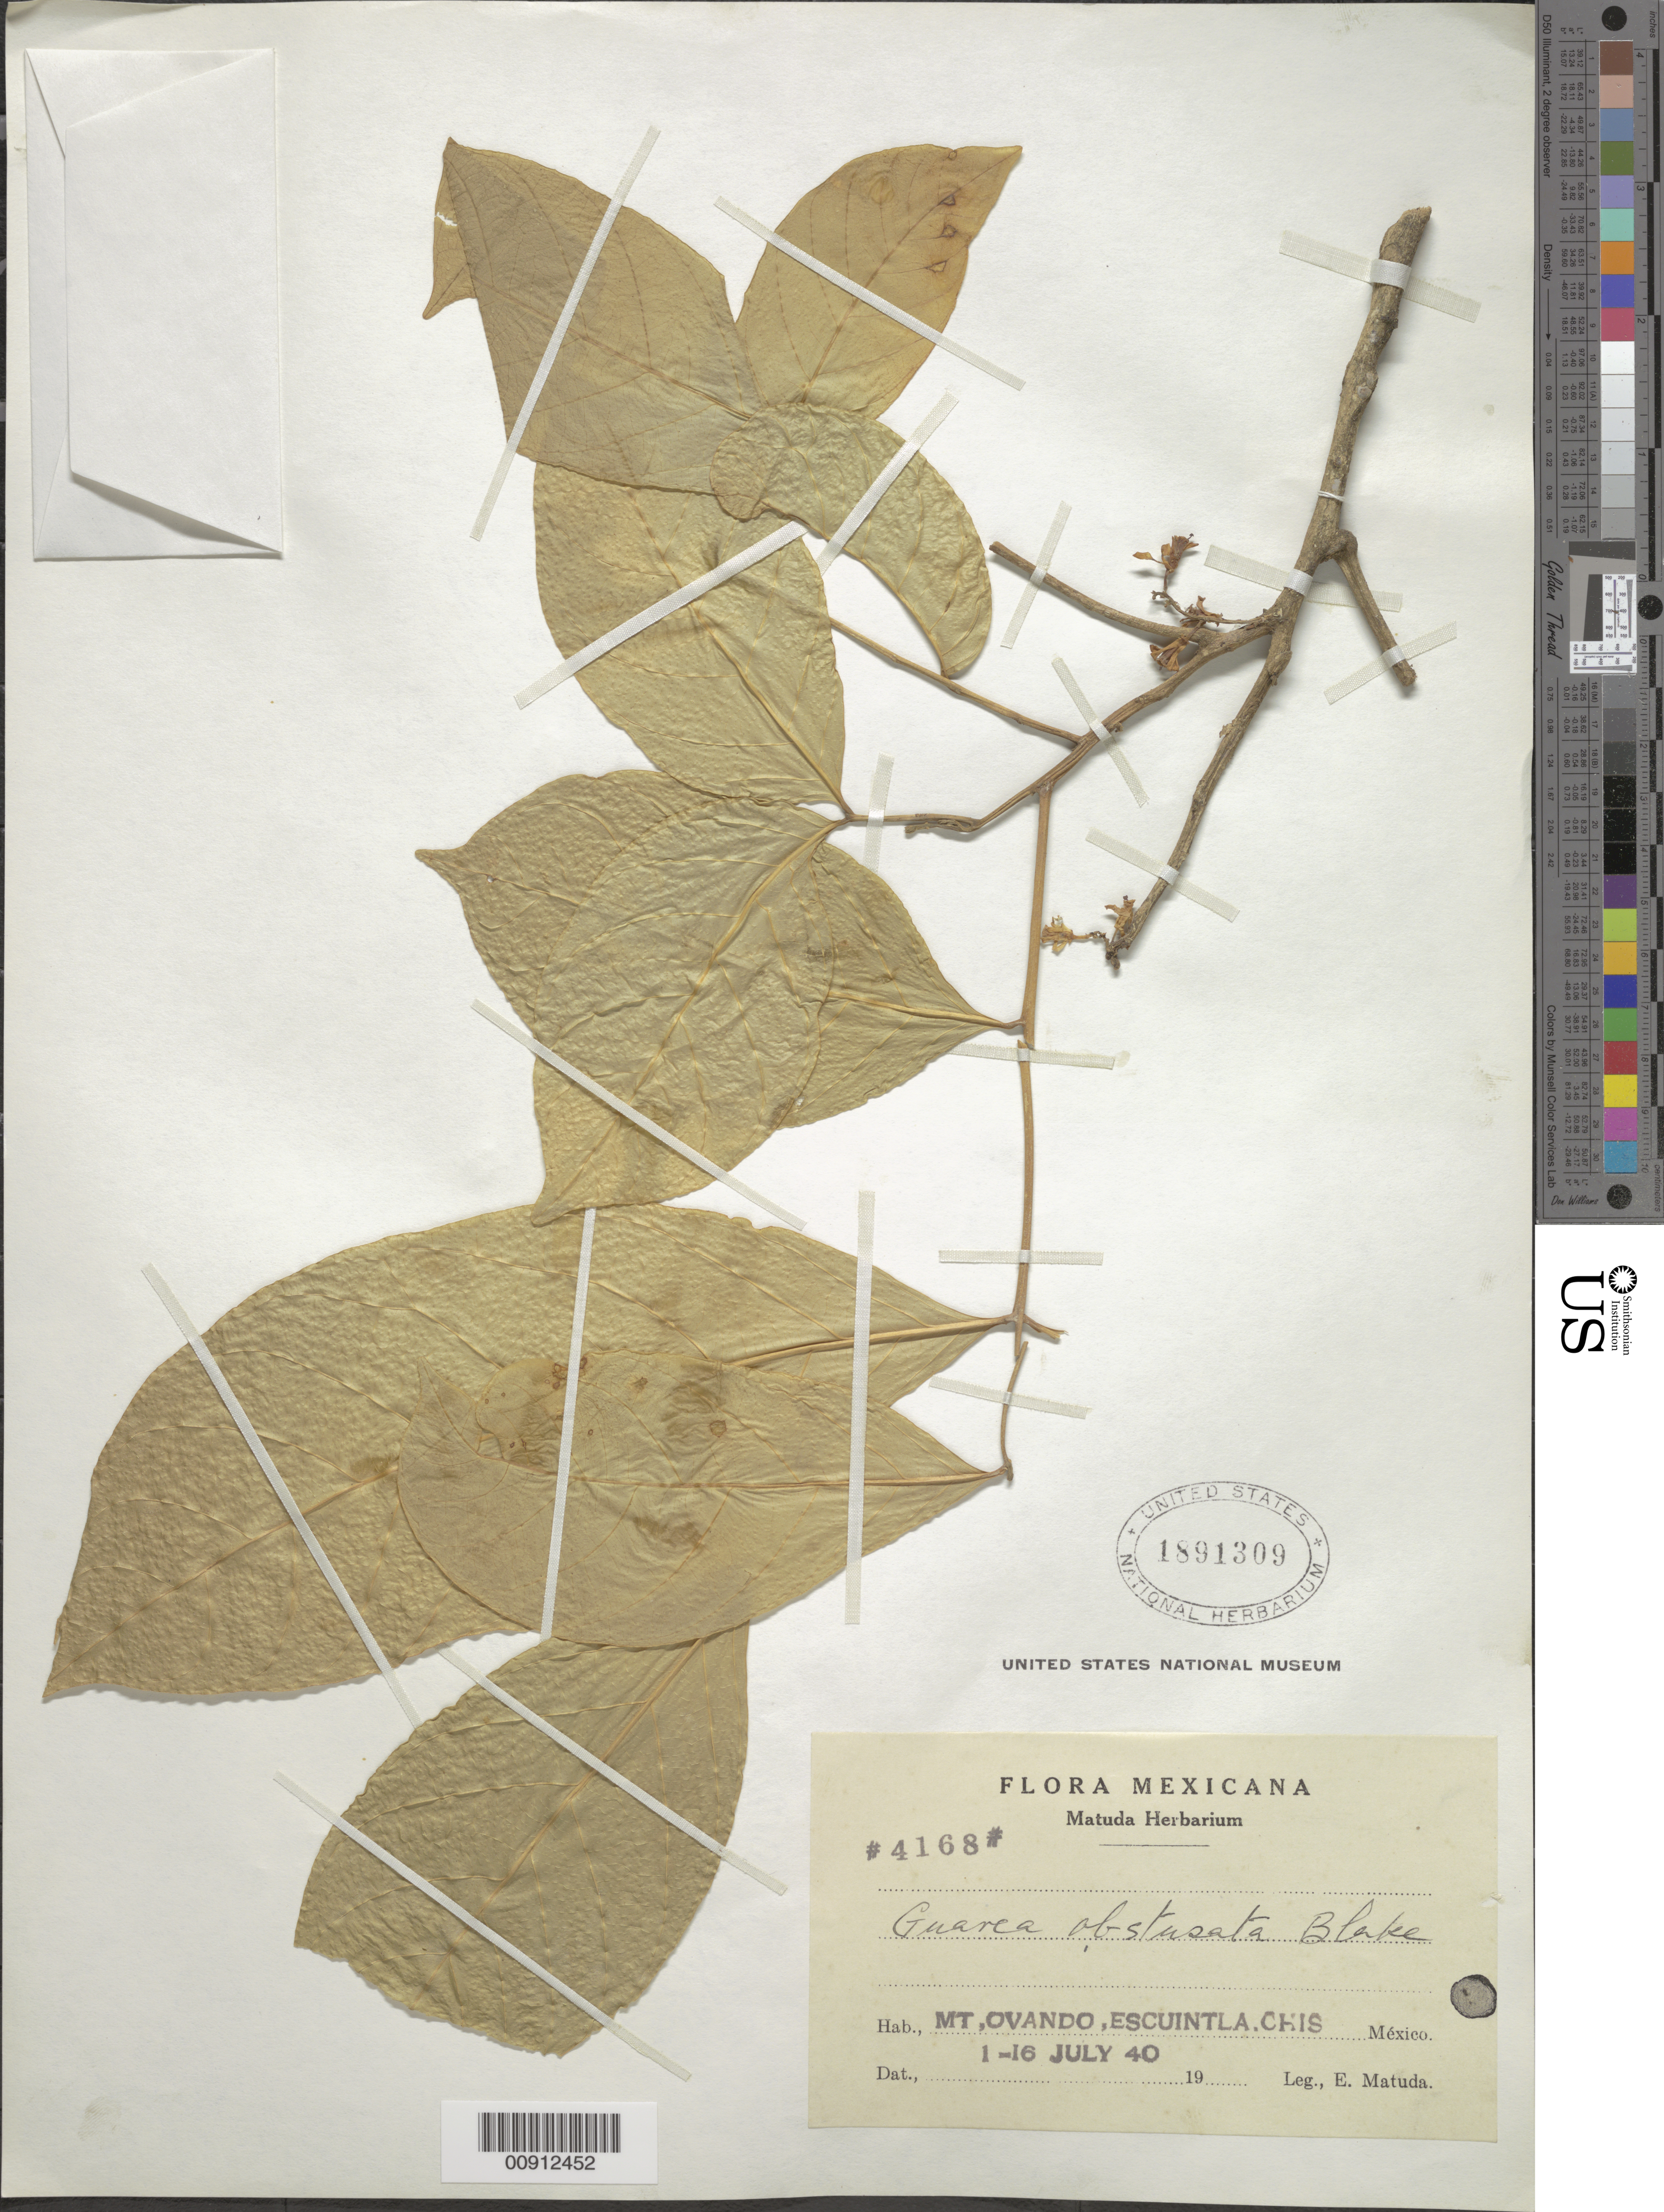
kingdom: Plantae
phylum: Tracheophyta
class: Magnoliopsida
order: Sapindales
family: Meliaceae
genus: Guarea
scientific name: Guarea obtusata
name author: S.F. Blake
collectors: E. Matuda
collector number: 4168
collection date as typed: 01 Jul 1940 to 16 Jul 1940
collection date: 1940-07-01/1940-07-16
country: Mexico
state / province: Chiapas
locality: Mt. Ovando, Escuintla, Chiapas.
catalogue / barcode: US 1891309